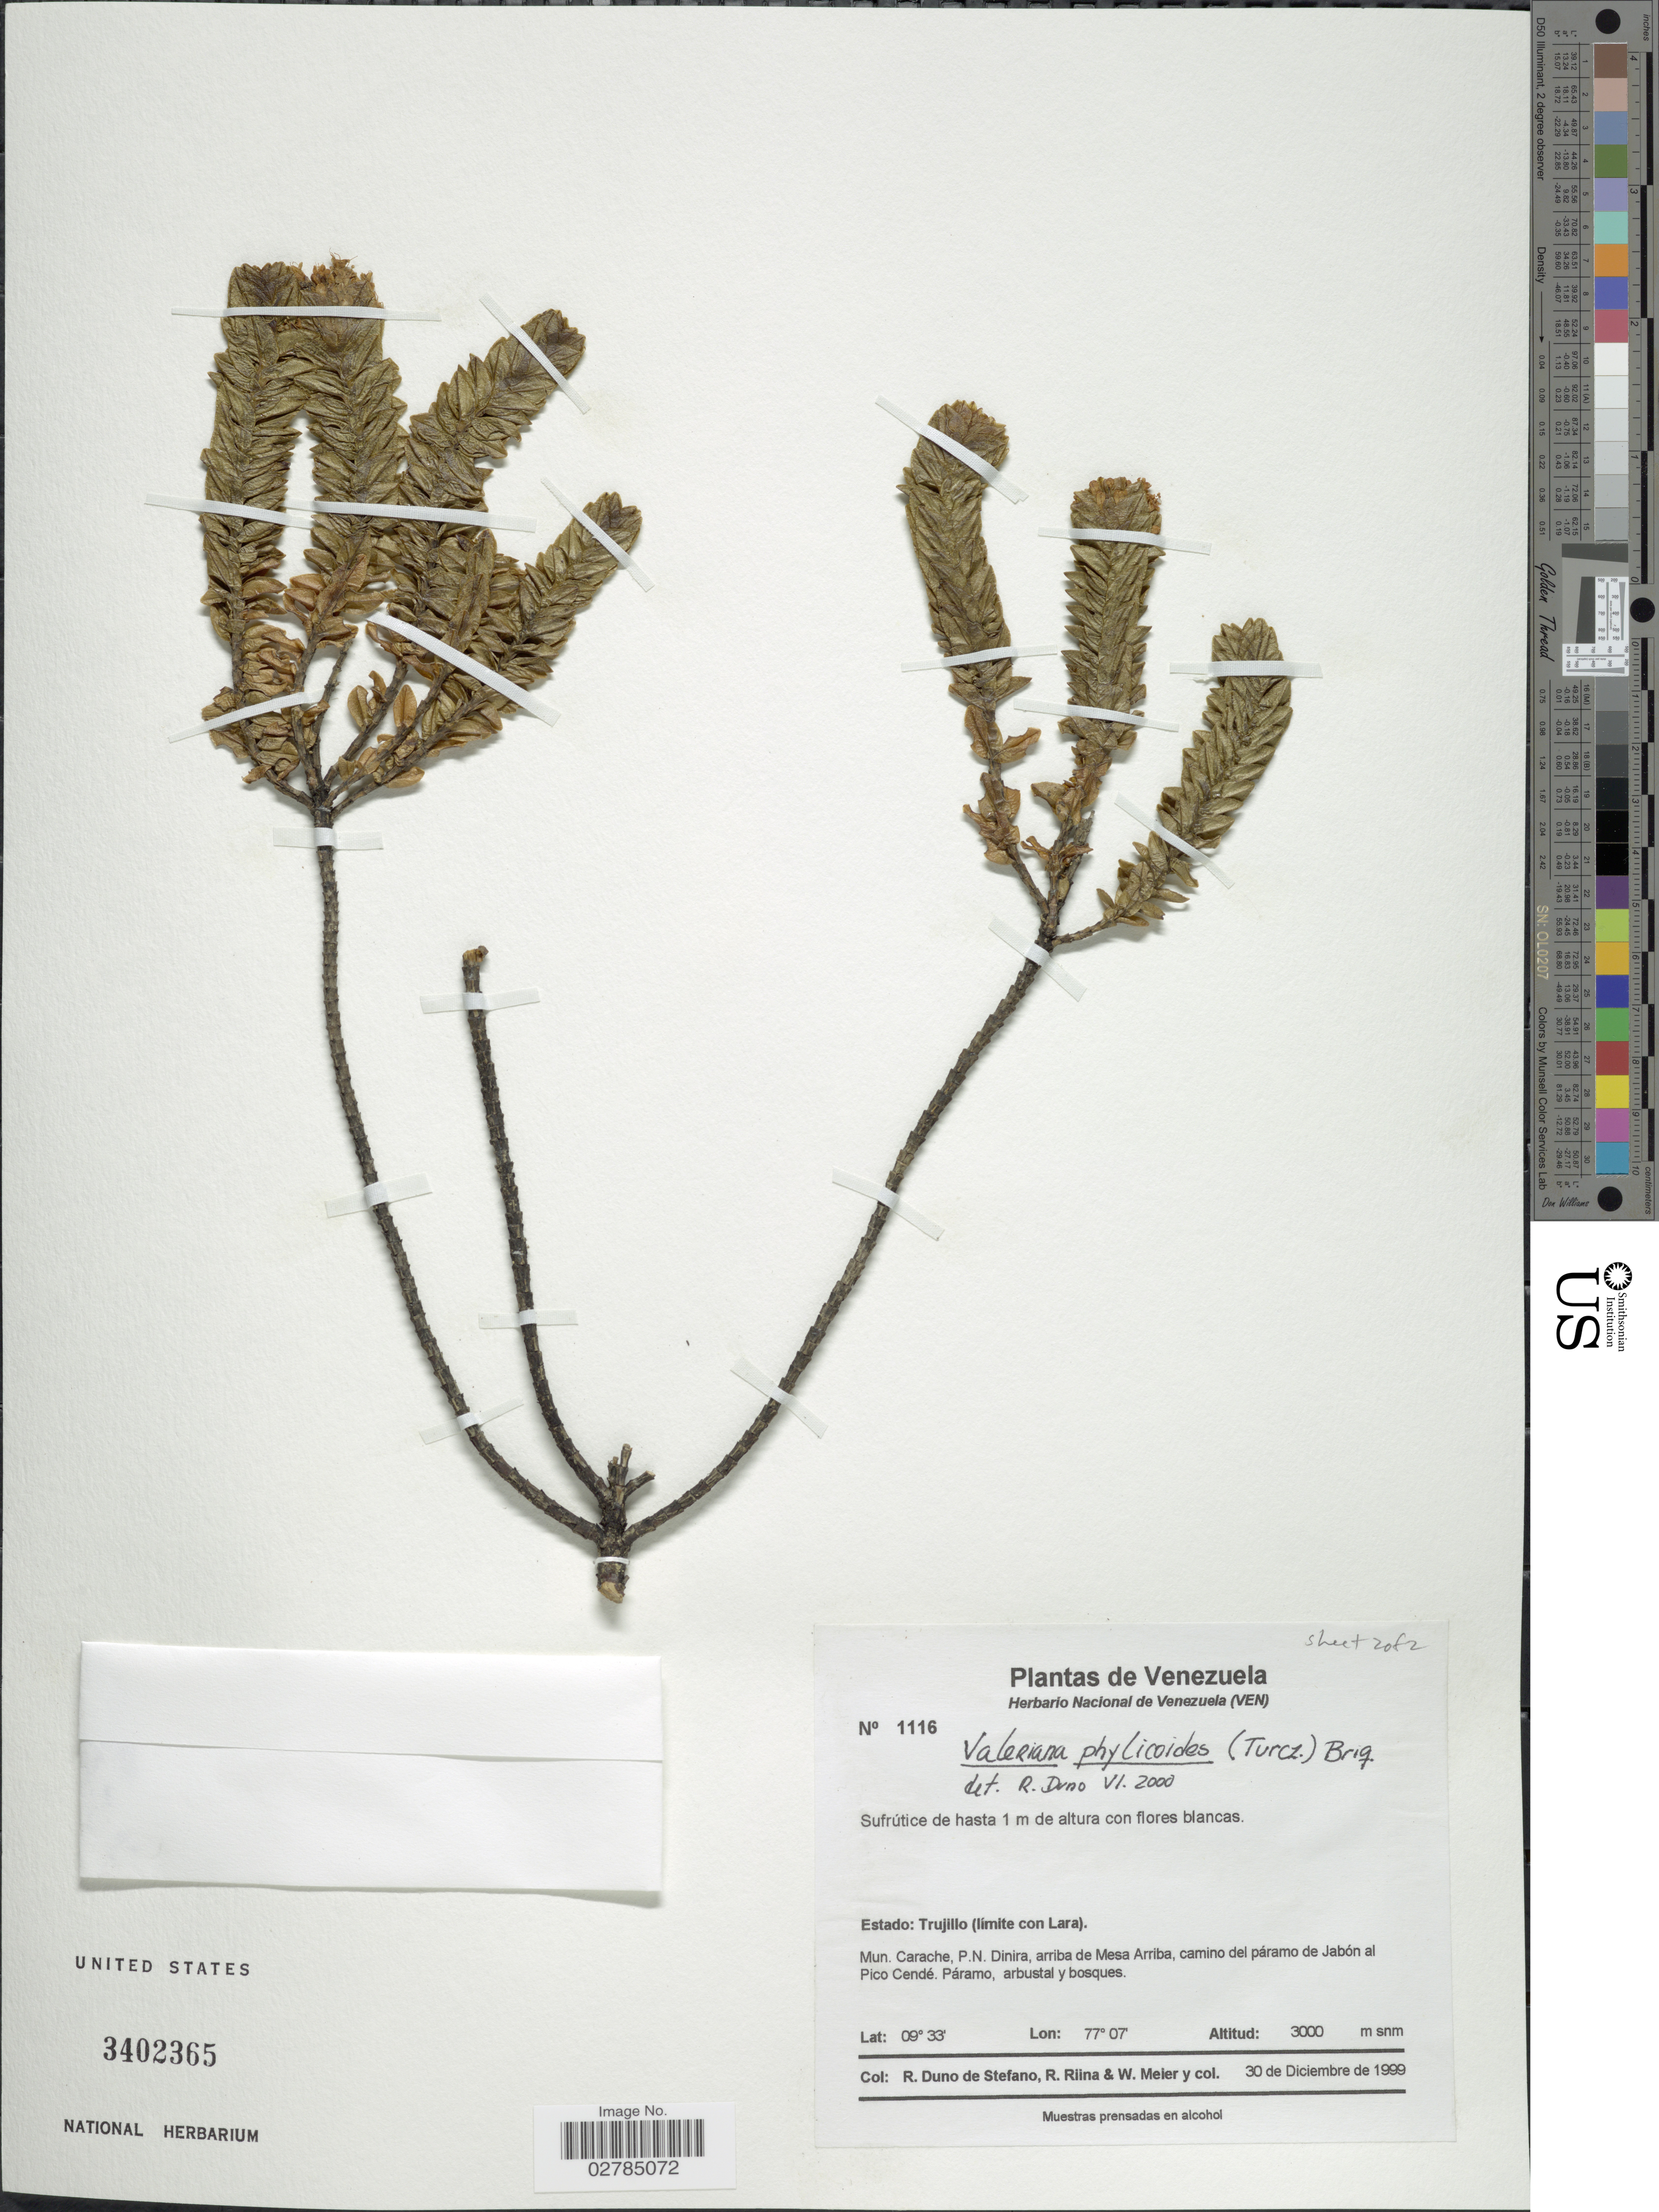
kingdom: Plantae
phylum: Tracheophyta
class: Magnoliopsida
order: Dipsacales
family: Caprifoliaceae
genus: Valeriana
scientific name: Valeriana phylicoides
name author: (Turcz.) Briq.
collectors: R. Duno de Stefano, R. Riina, W. Meier & W. Colenso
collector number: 1116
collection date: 1999-12-30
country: Venezuela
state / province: Trujillo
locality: Límite con Lara, Mun. Carache, P.N. Dinira, arriba de Mesa Arriba, camino del páramo de Jabón al Pico Cendé.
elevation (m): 3000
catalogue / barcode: US 3402365